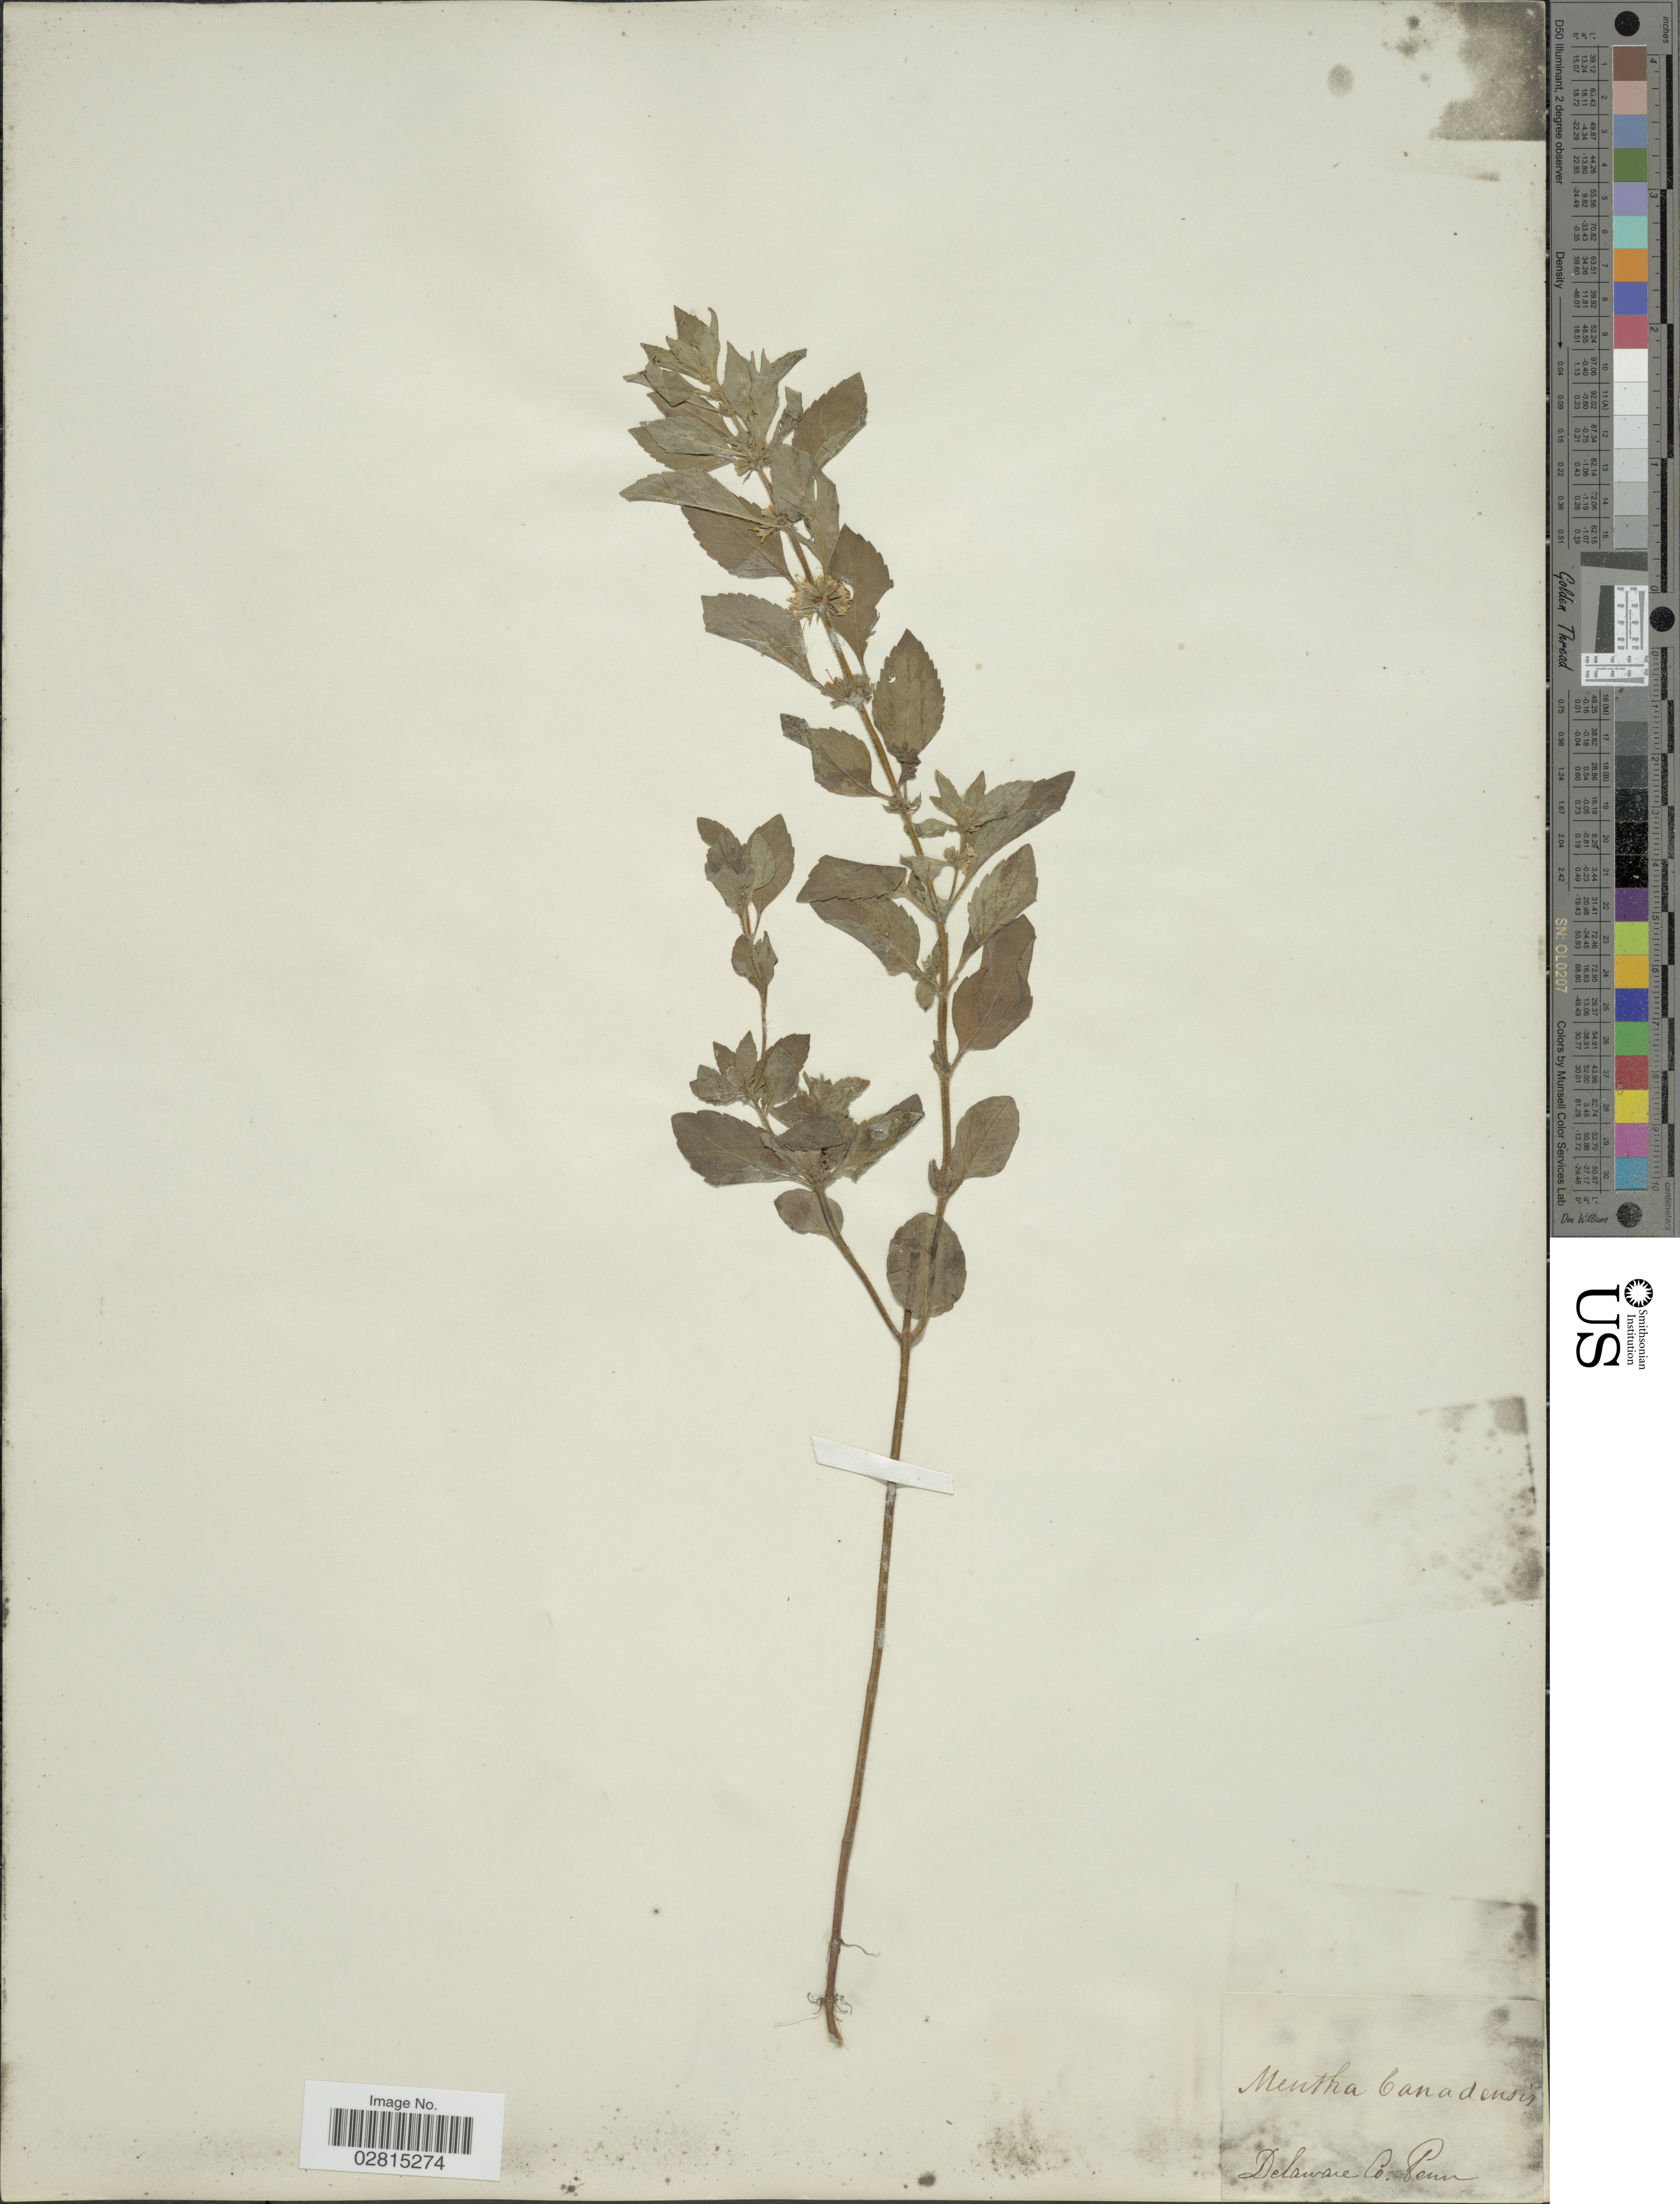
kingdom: Plantae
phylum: Tracheophyta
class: Magnoliopsida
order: Lamiales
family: Lamiaceae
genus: Mentha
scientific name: Mentha canadensis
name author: L.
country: United States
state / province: Pennsylvania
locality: Delaware Co.